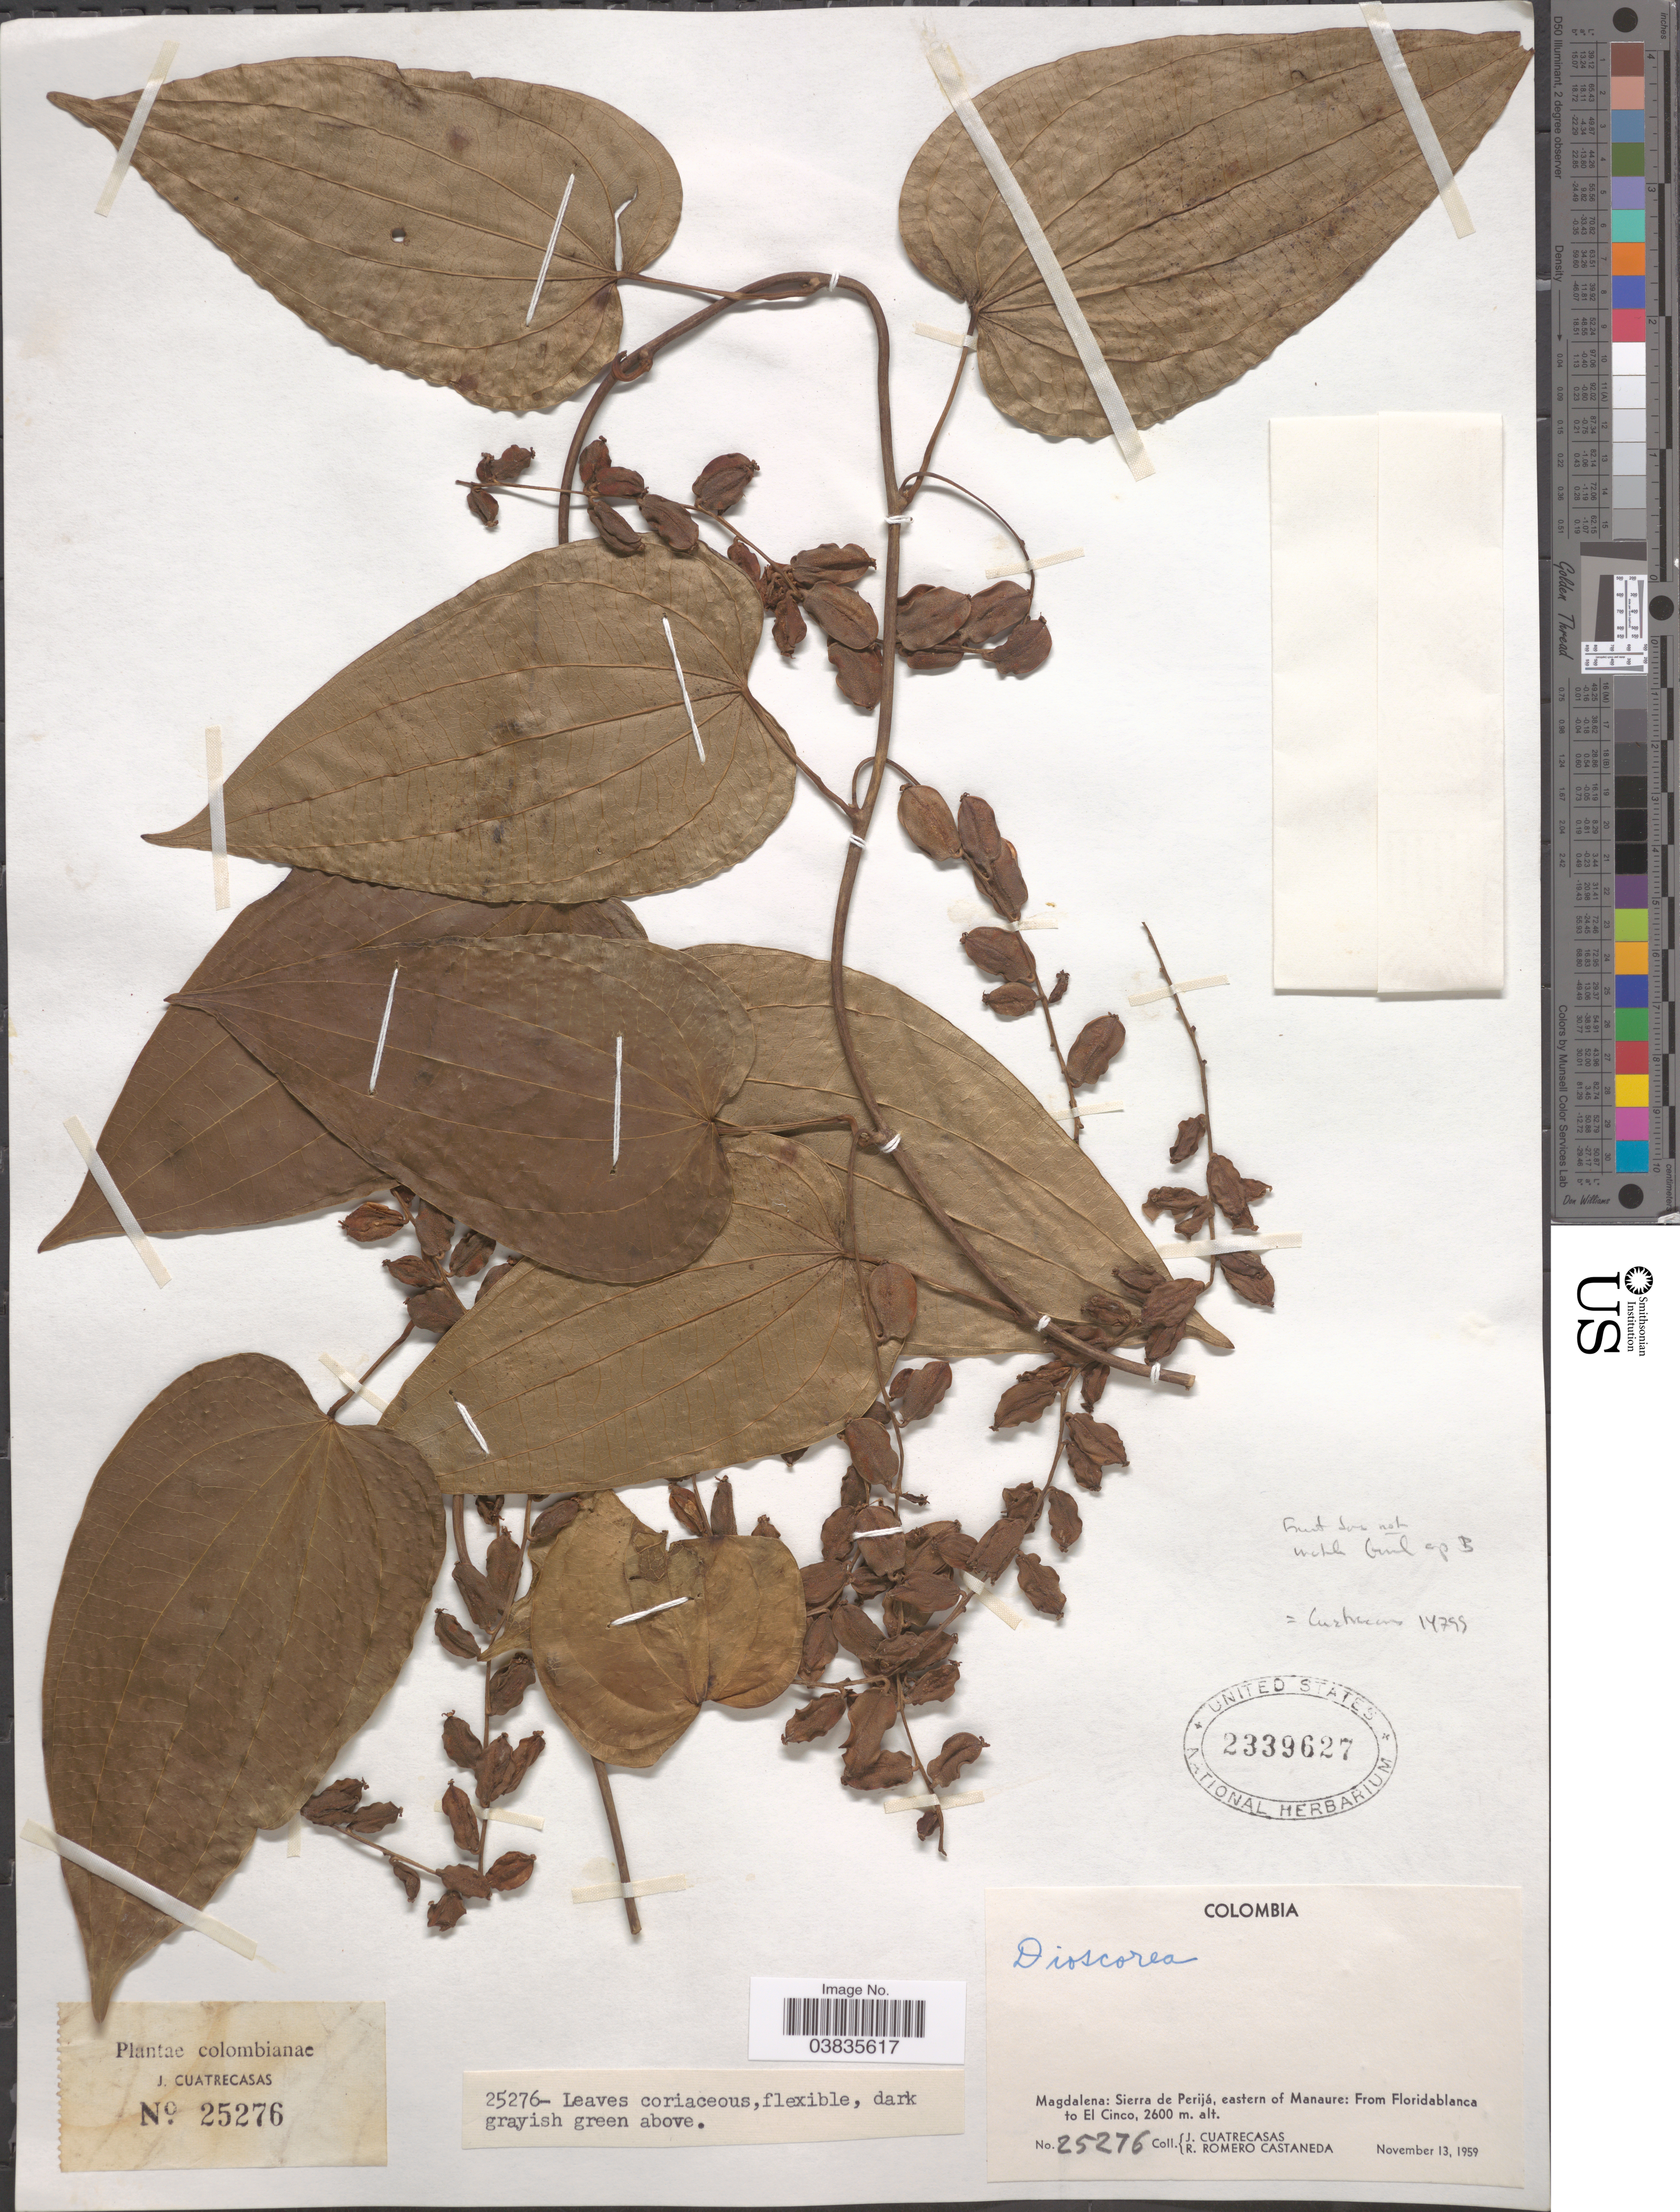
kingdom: Plantae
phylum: Tracheophyta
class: Liliopsida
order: Dioscoreales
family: Dioscoreaceae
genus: Dioscorea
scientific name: Dioscorea sp.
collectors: J. Cuatrecasas & R. Romero Castañeda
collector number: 25276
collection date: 1959-11-13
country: Colombia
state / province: Magdalena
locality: Sierra de Perijá, eastern of Manaure: From Floridablanca to El Cinco.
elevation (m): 2600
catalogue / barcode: US 2339627